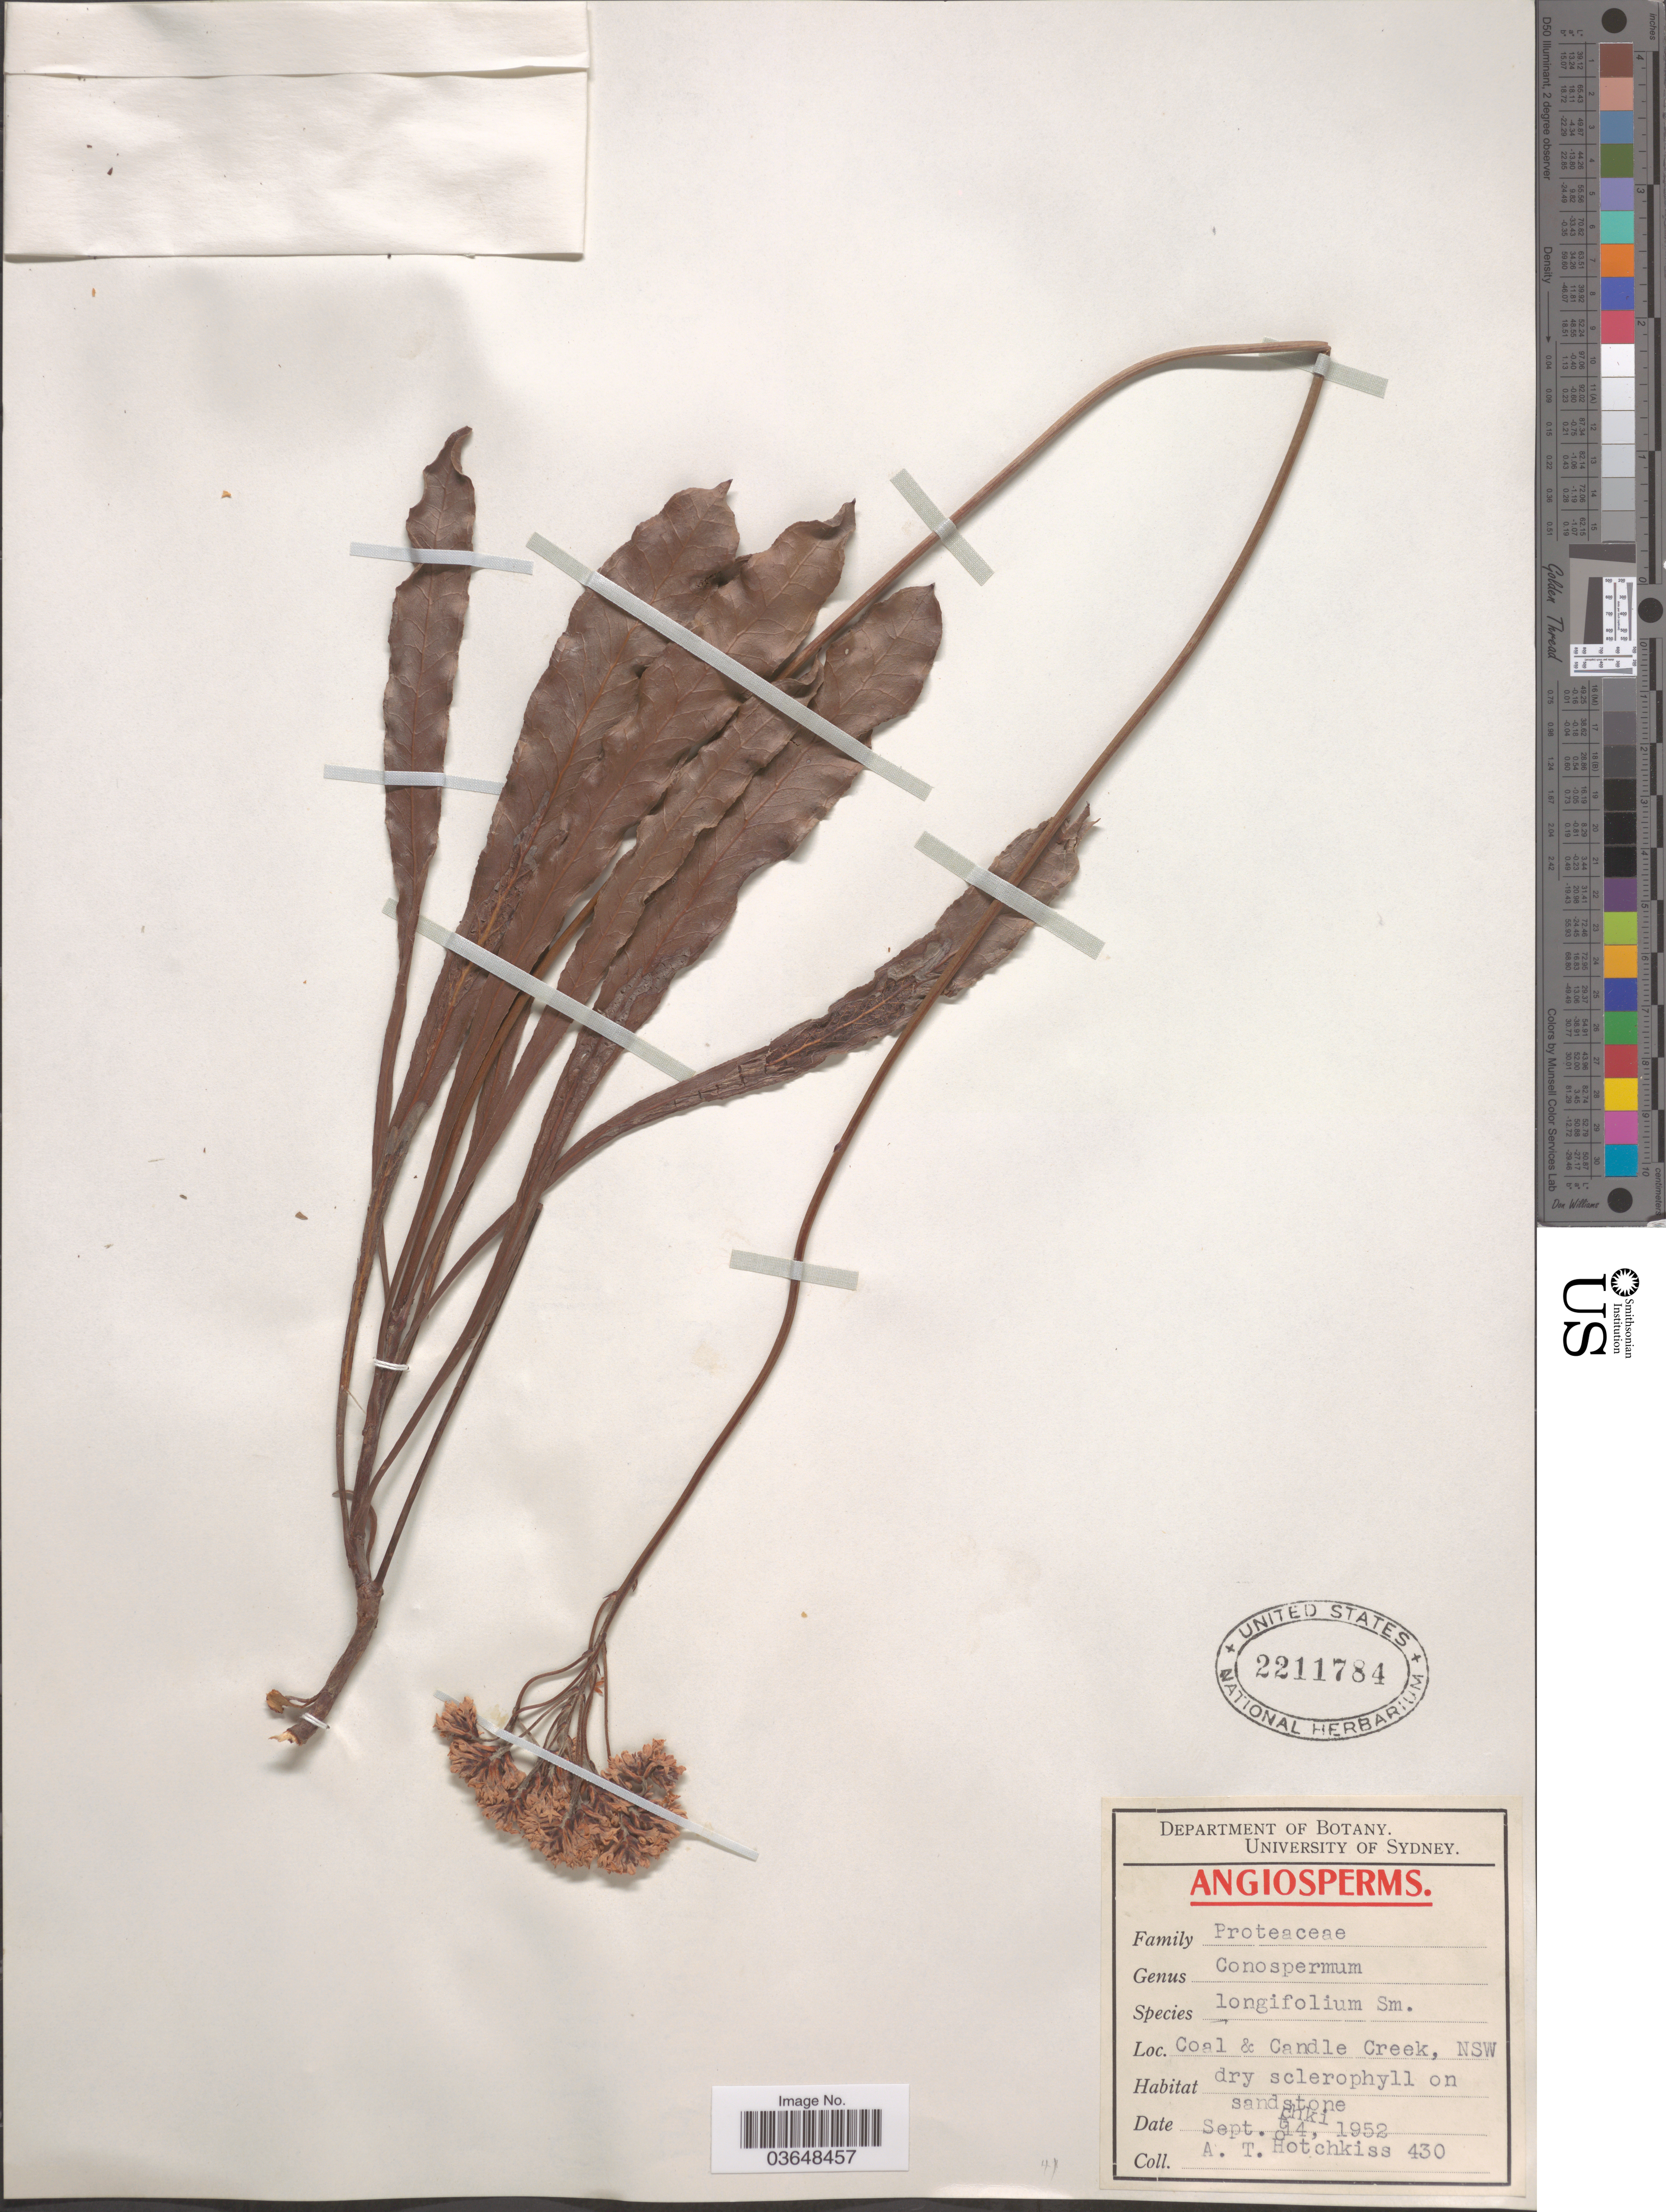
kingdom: Plantae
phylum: Tracheophyta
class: Magnoliopsida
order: Proteales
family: Proteaceae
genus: Conospermum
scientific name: Conospermum longifolium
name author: Sm.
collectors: A. Hotchkiss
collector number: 430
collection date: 1952-09-14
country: Australia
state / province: New South Wales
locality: Coal & Candle Creek.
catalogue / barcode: US 2211784